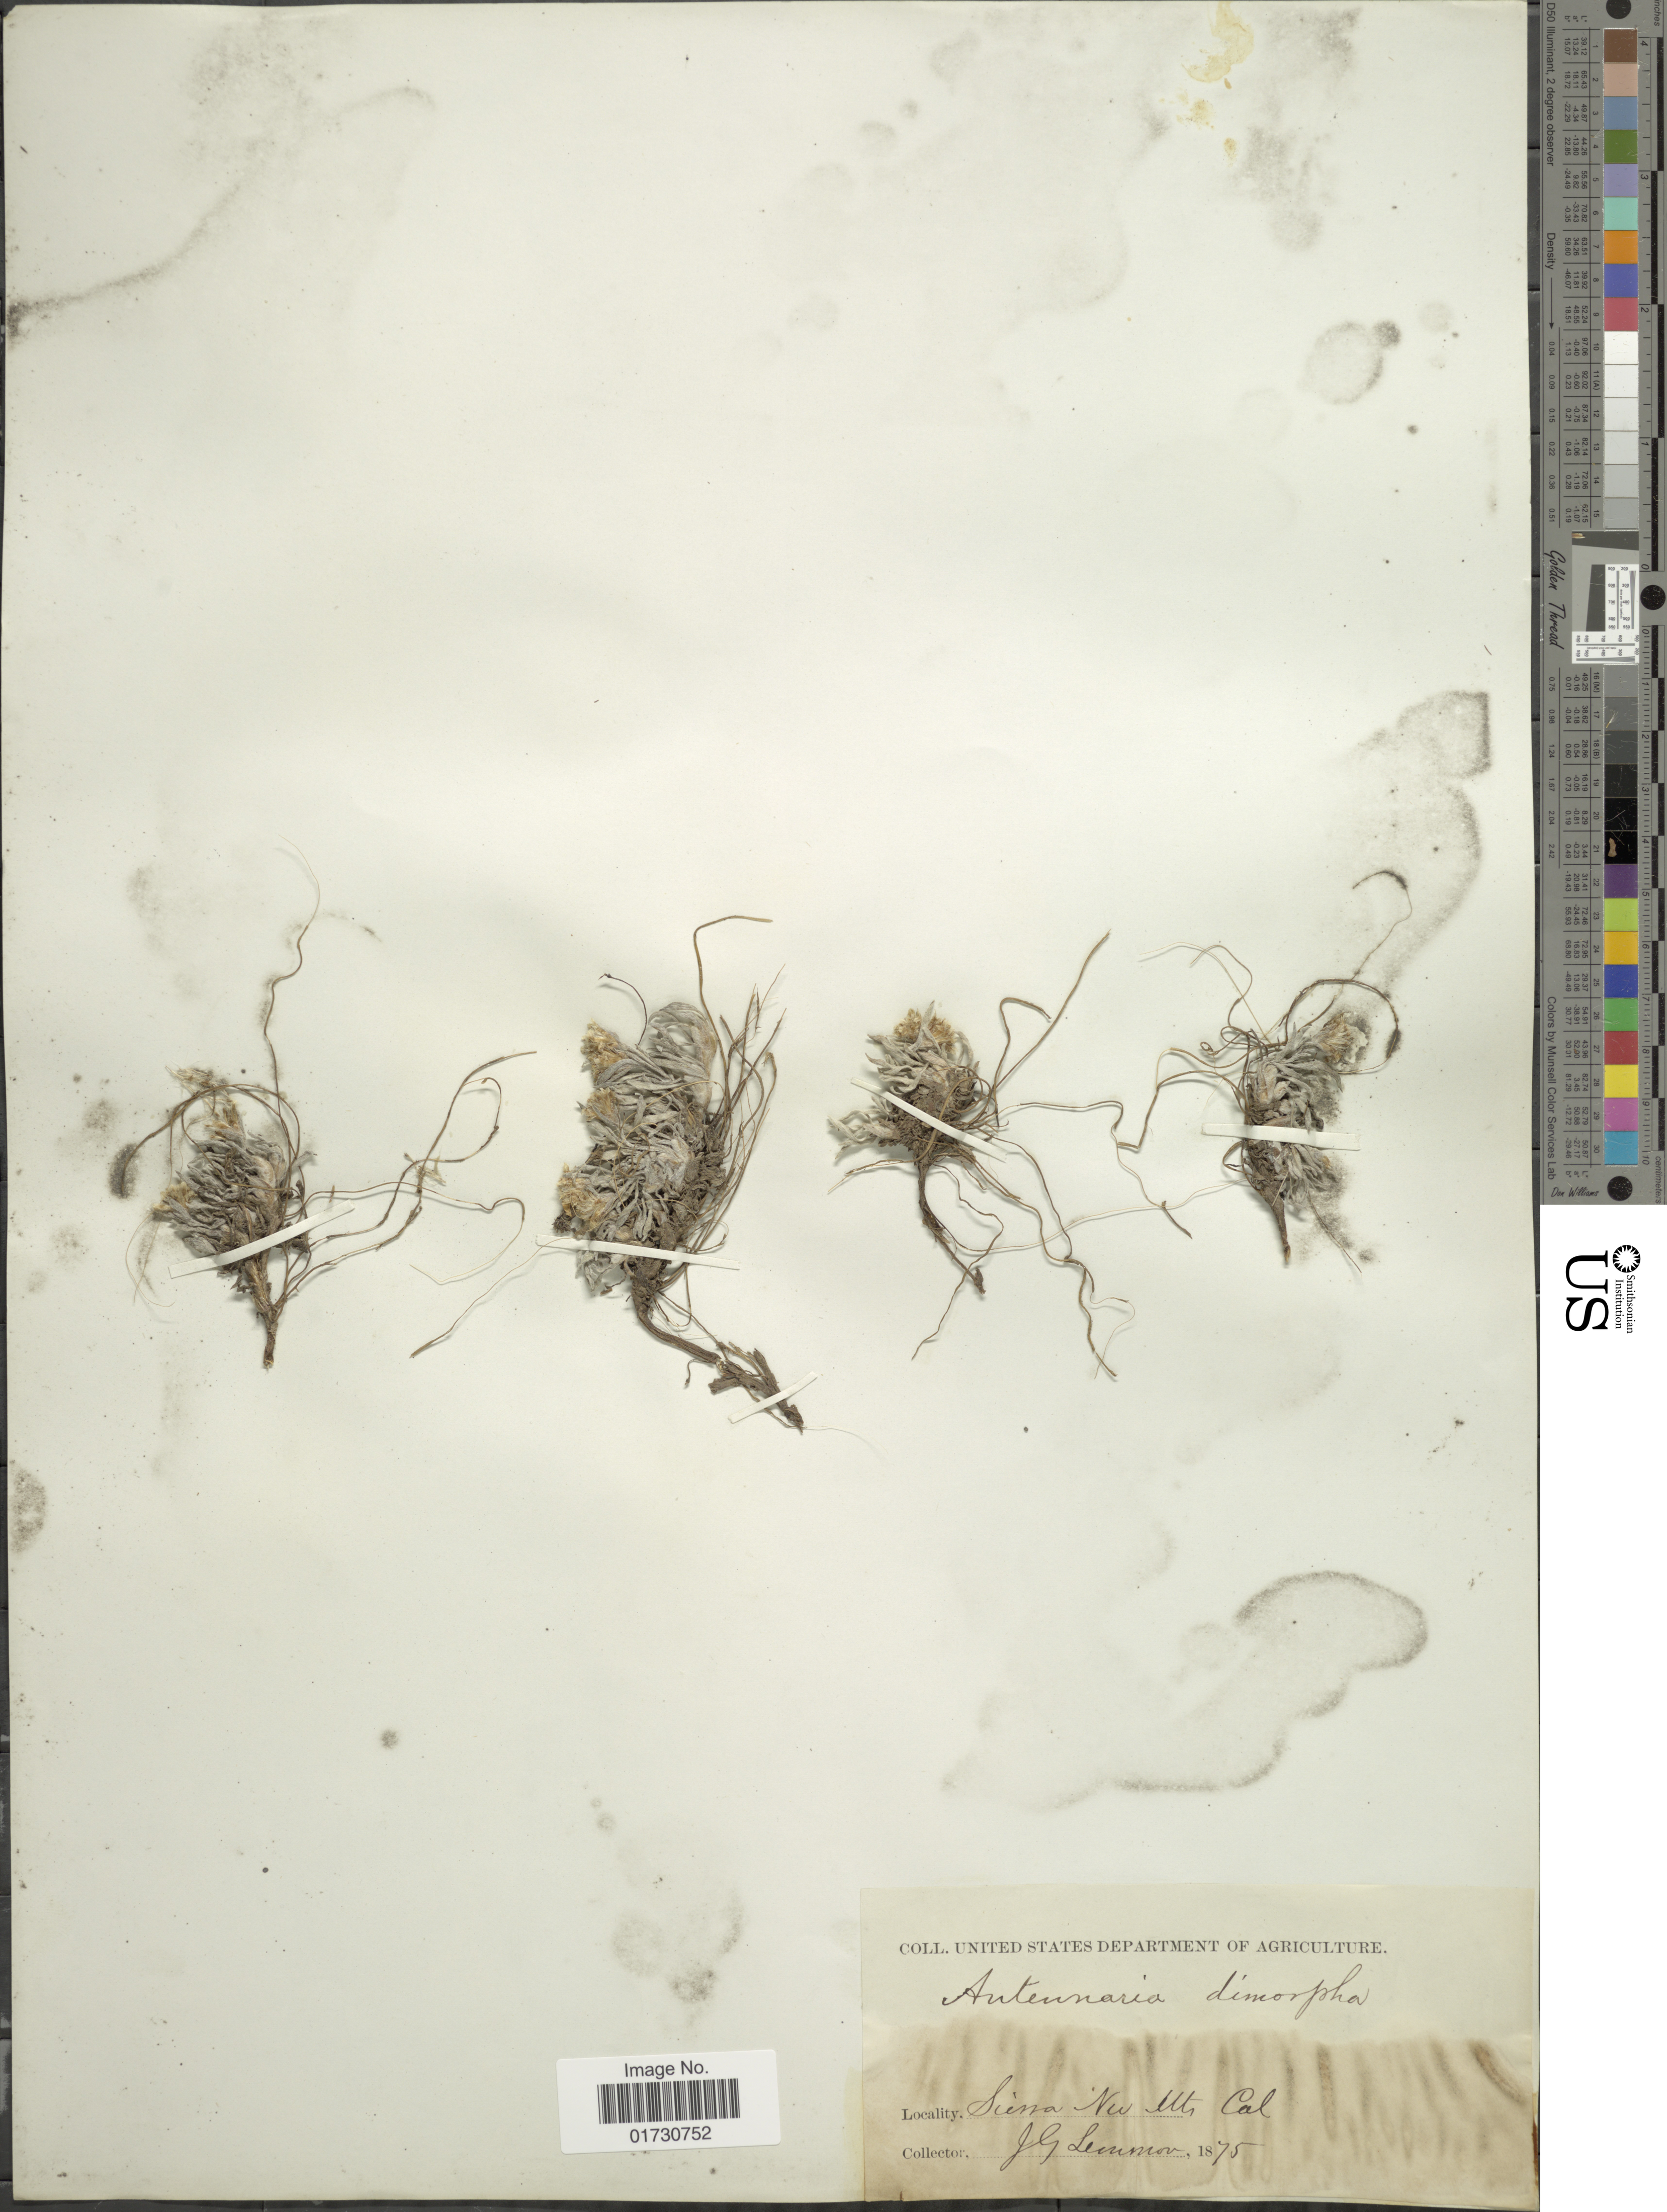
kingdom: Plantae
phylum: Tracheophyta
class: Magnoliopsida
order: Asterales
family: Asteraceae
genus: Antennaria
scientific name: Antennaria dimorpha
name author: (Nutt.) Torr. & A. Gray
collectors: J. Lemmon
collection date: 1875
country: United States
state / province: California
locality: Sierra Nev. Mts.